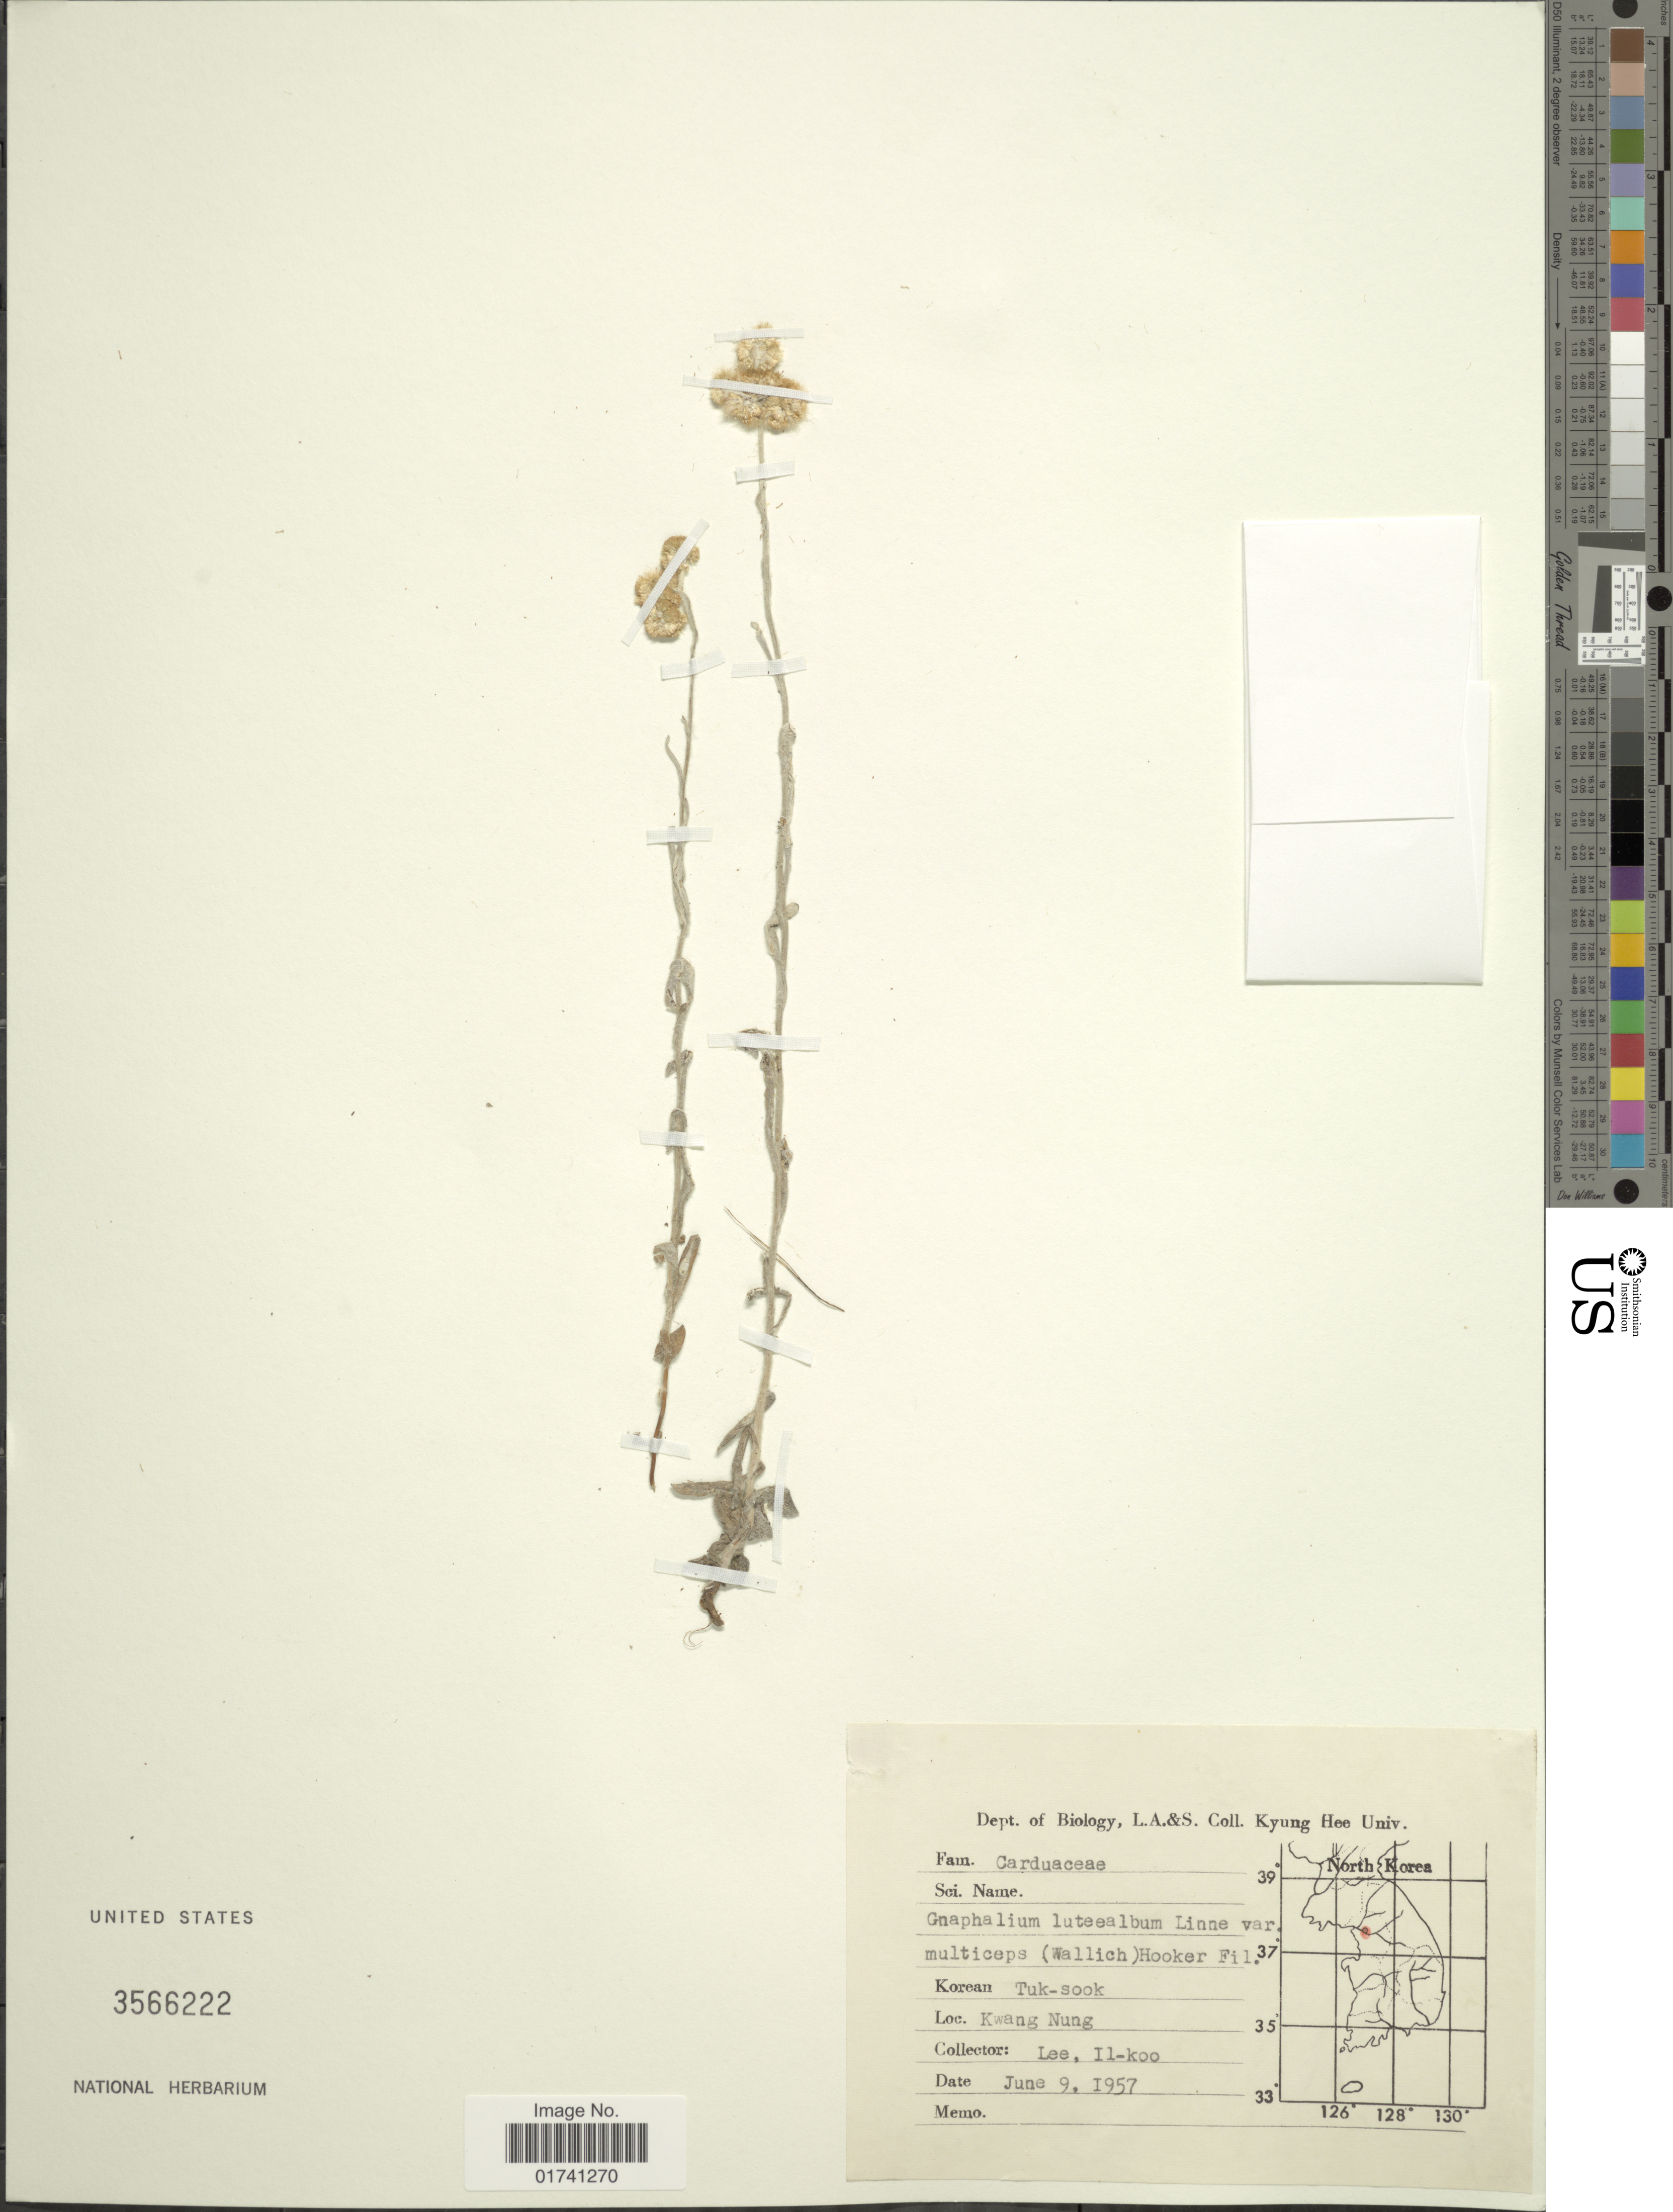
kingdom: Plantae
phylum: Tracheophyta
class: Magnoliopsida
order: Asterales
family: Asteraceae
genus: Laphangium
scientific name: Laphangium luteoalbum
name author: (L.) Tzvelev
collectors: I. Lee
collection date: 1957-06-09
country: South Korea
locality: Kwang Nung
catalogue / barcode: US 3566222